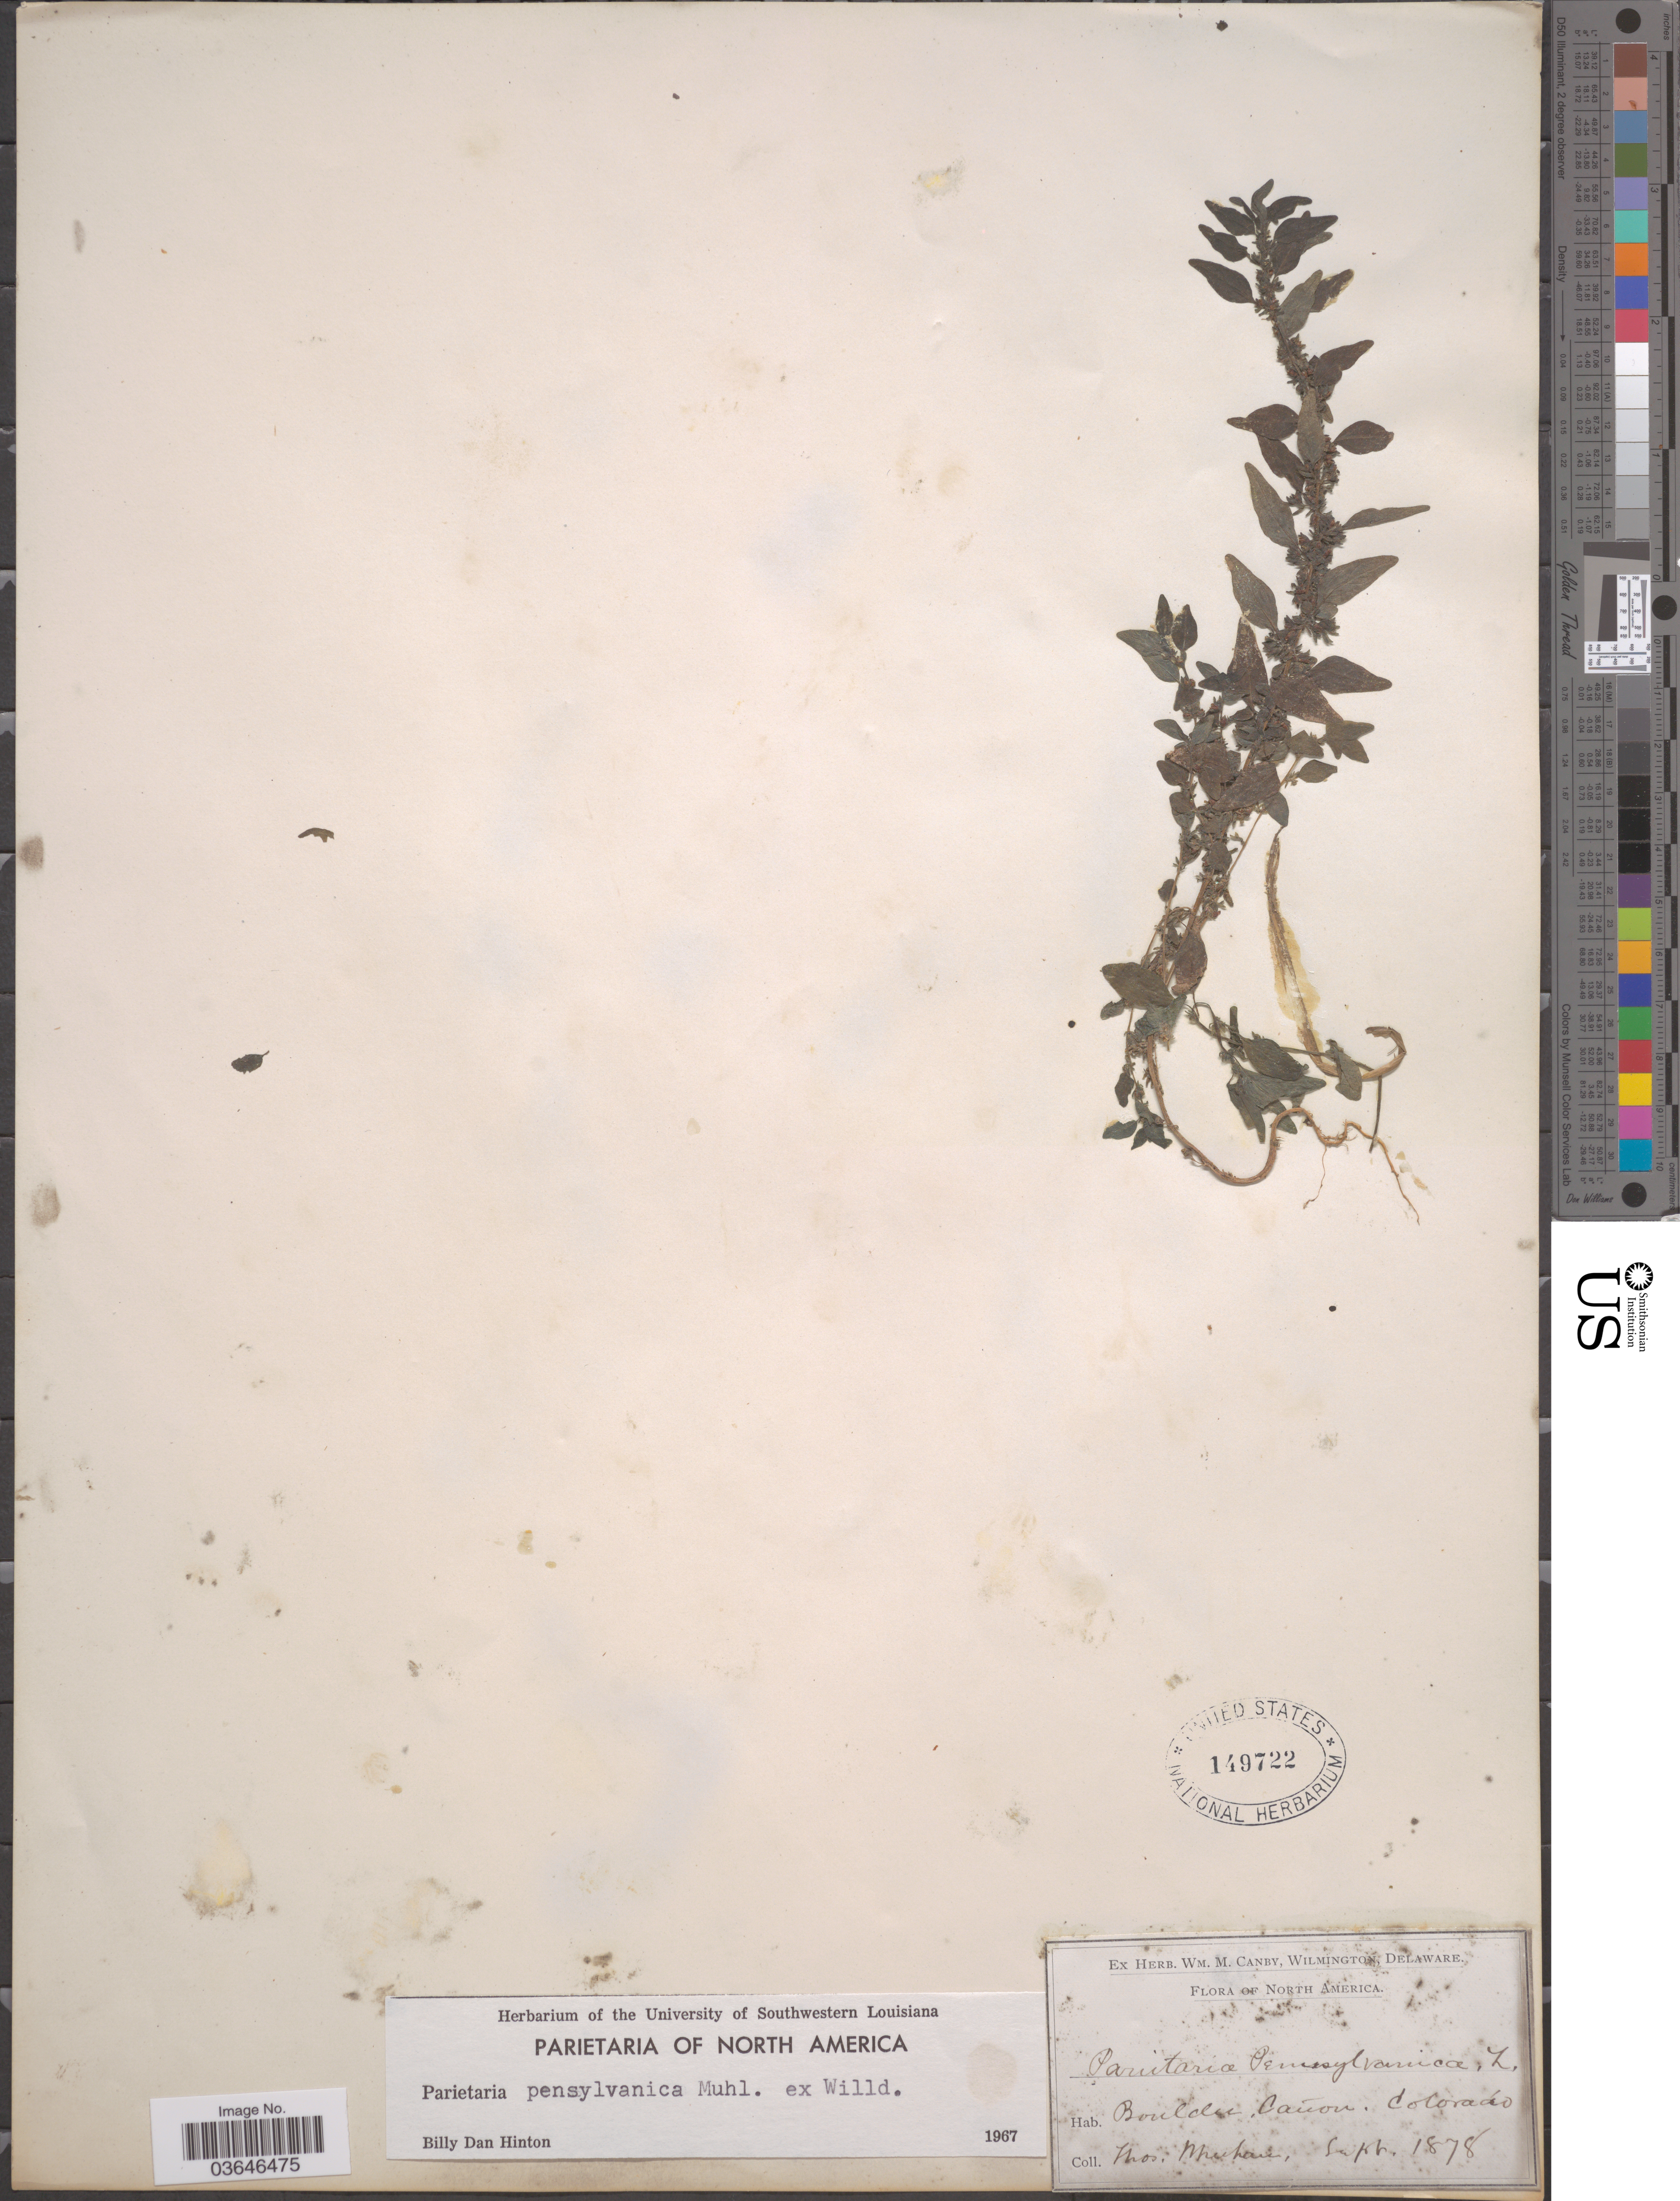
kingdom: Plantae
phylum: Tracheophyta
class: Magnoliopsida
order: Rosales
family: Urticaceae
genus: Parietaria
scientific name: Parietaria pensylvanica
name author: Muhl. ex Willd.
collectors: T. Meehan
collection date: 1878-09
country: United States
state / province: Colorado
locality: Boulder Cañon.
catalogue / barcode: US 149722